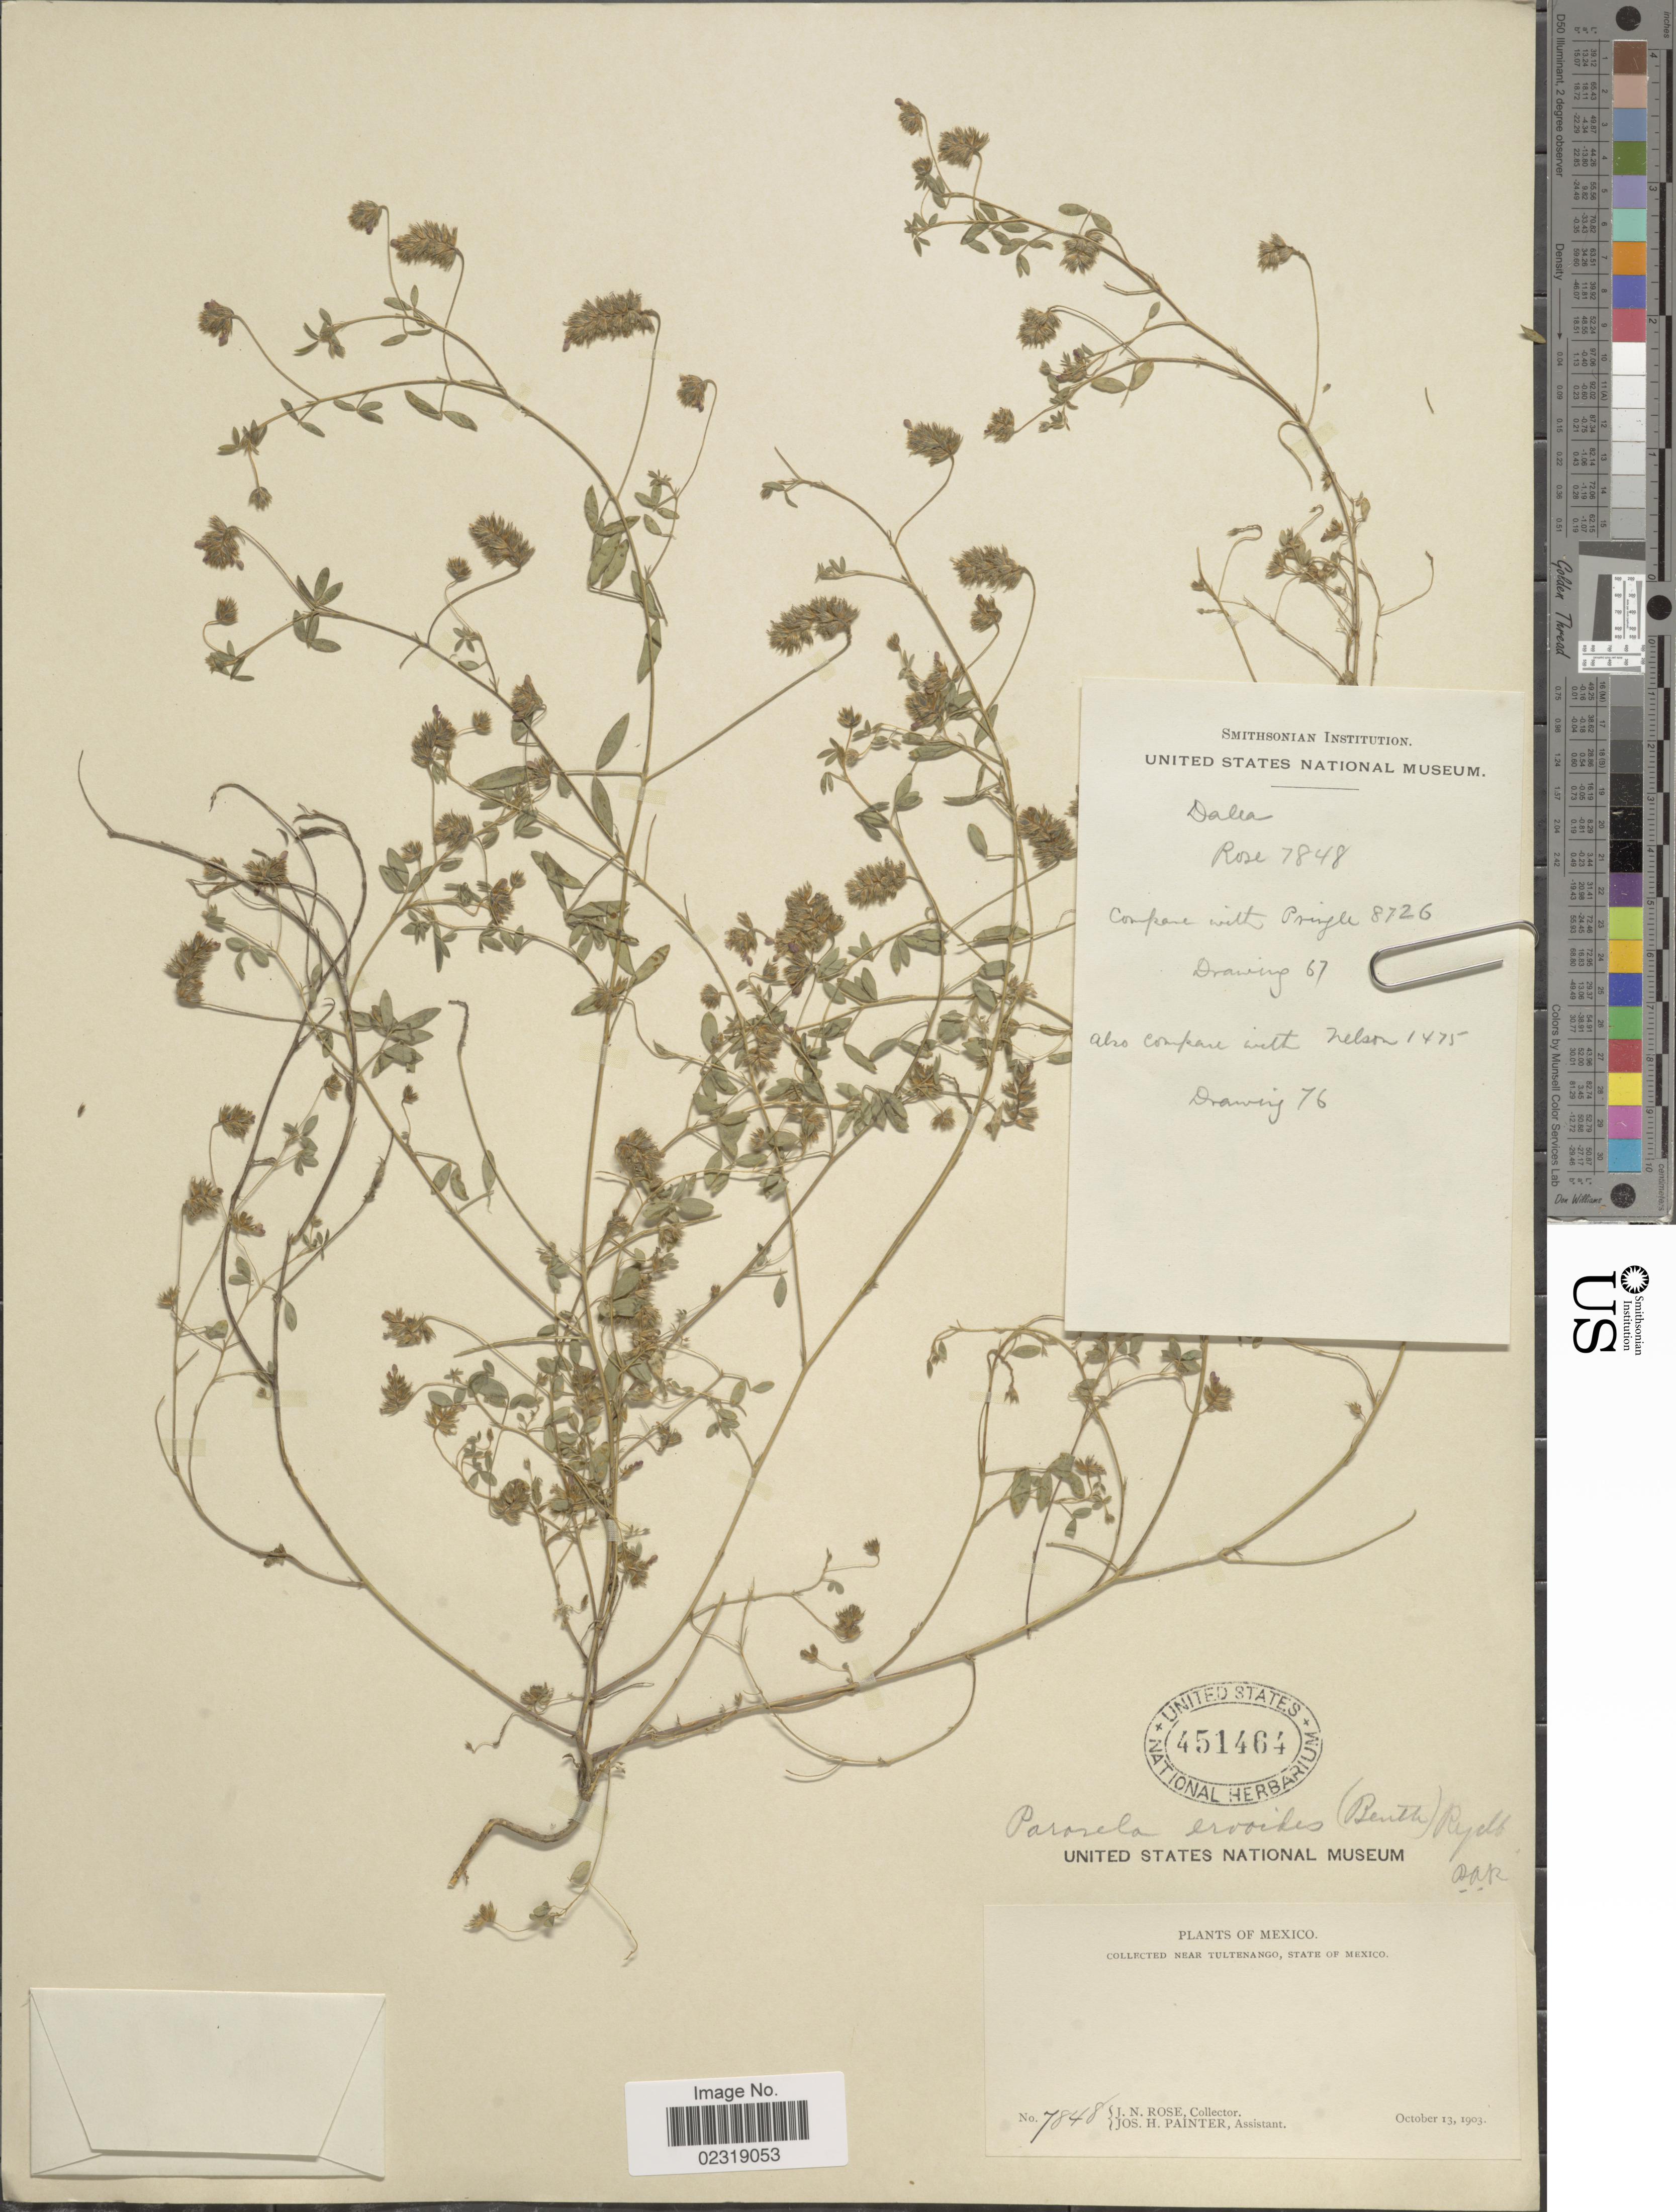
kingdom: Plantae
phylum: Tracheophyta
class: Magnoliopsida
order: Fabales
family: Fabaceae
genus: Dalea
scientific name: Dalea cliffortiana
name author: Willd.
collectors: J. N. Rose & J. H. Painter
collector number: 7848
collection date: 1903-10-13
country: Mexico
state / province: México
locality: Near Tultenango, State of Mexico.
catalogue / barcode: US 451464